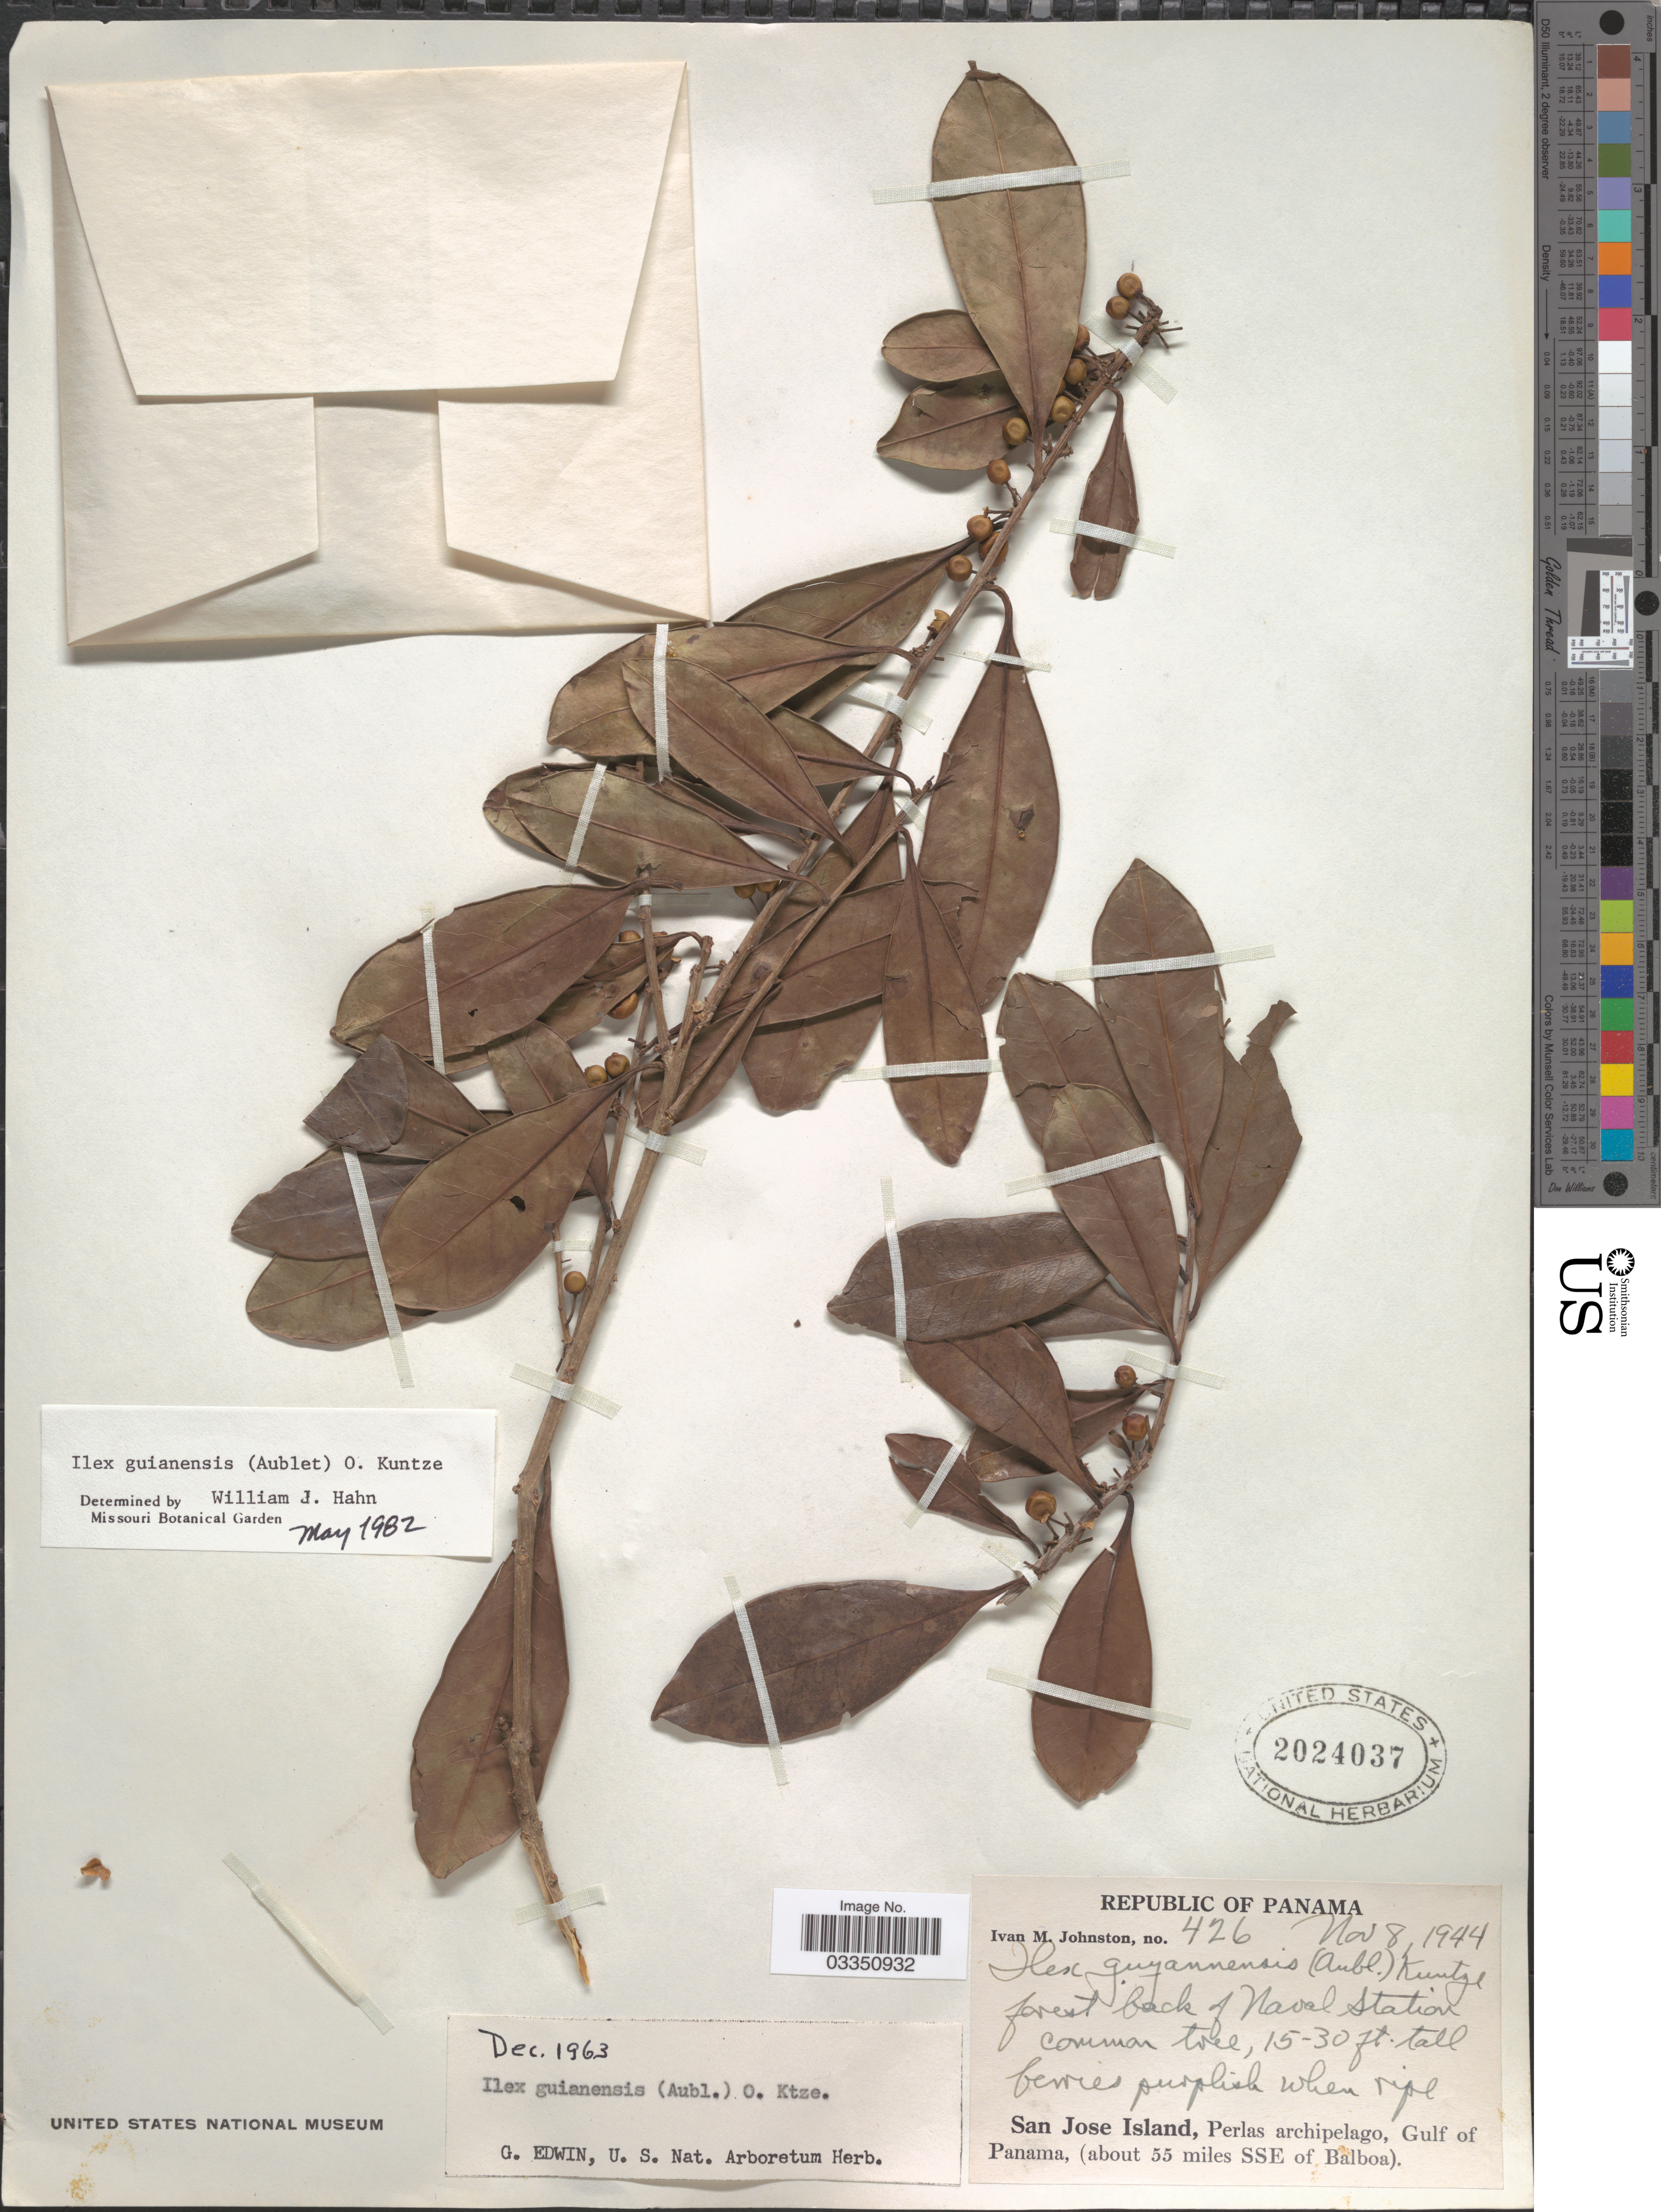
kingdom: Plantae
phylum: Tracheophyta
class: Magnoliopsida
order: Aquifoliales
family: Aquifoliaceae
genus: Ilex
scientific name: Ilex guianensis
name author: (Aubl.) Kuntze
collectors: I.M. Johnston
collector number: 426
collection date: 1944-11-08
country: Panama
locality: San Jose Island, Perlas archipelago, Gulf of Panama, (about 55 miles SSE of Balboa).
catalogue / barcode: US 2024037